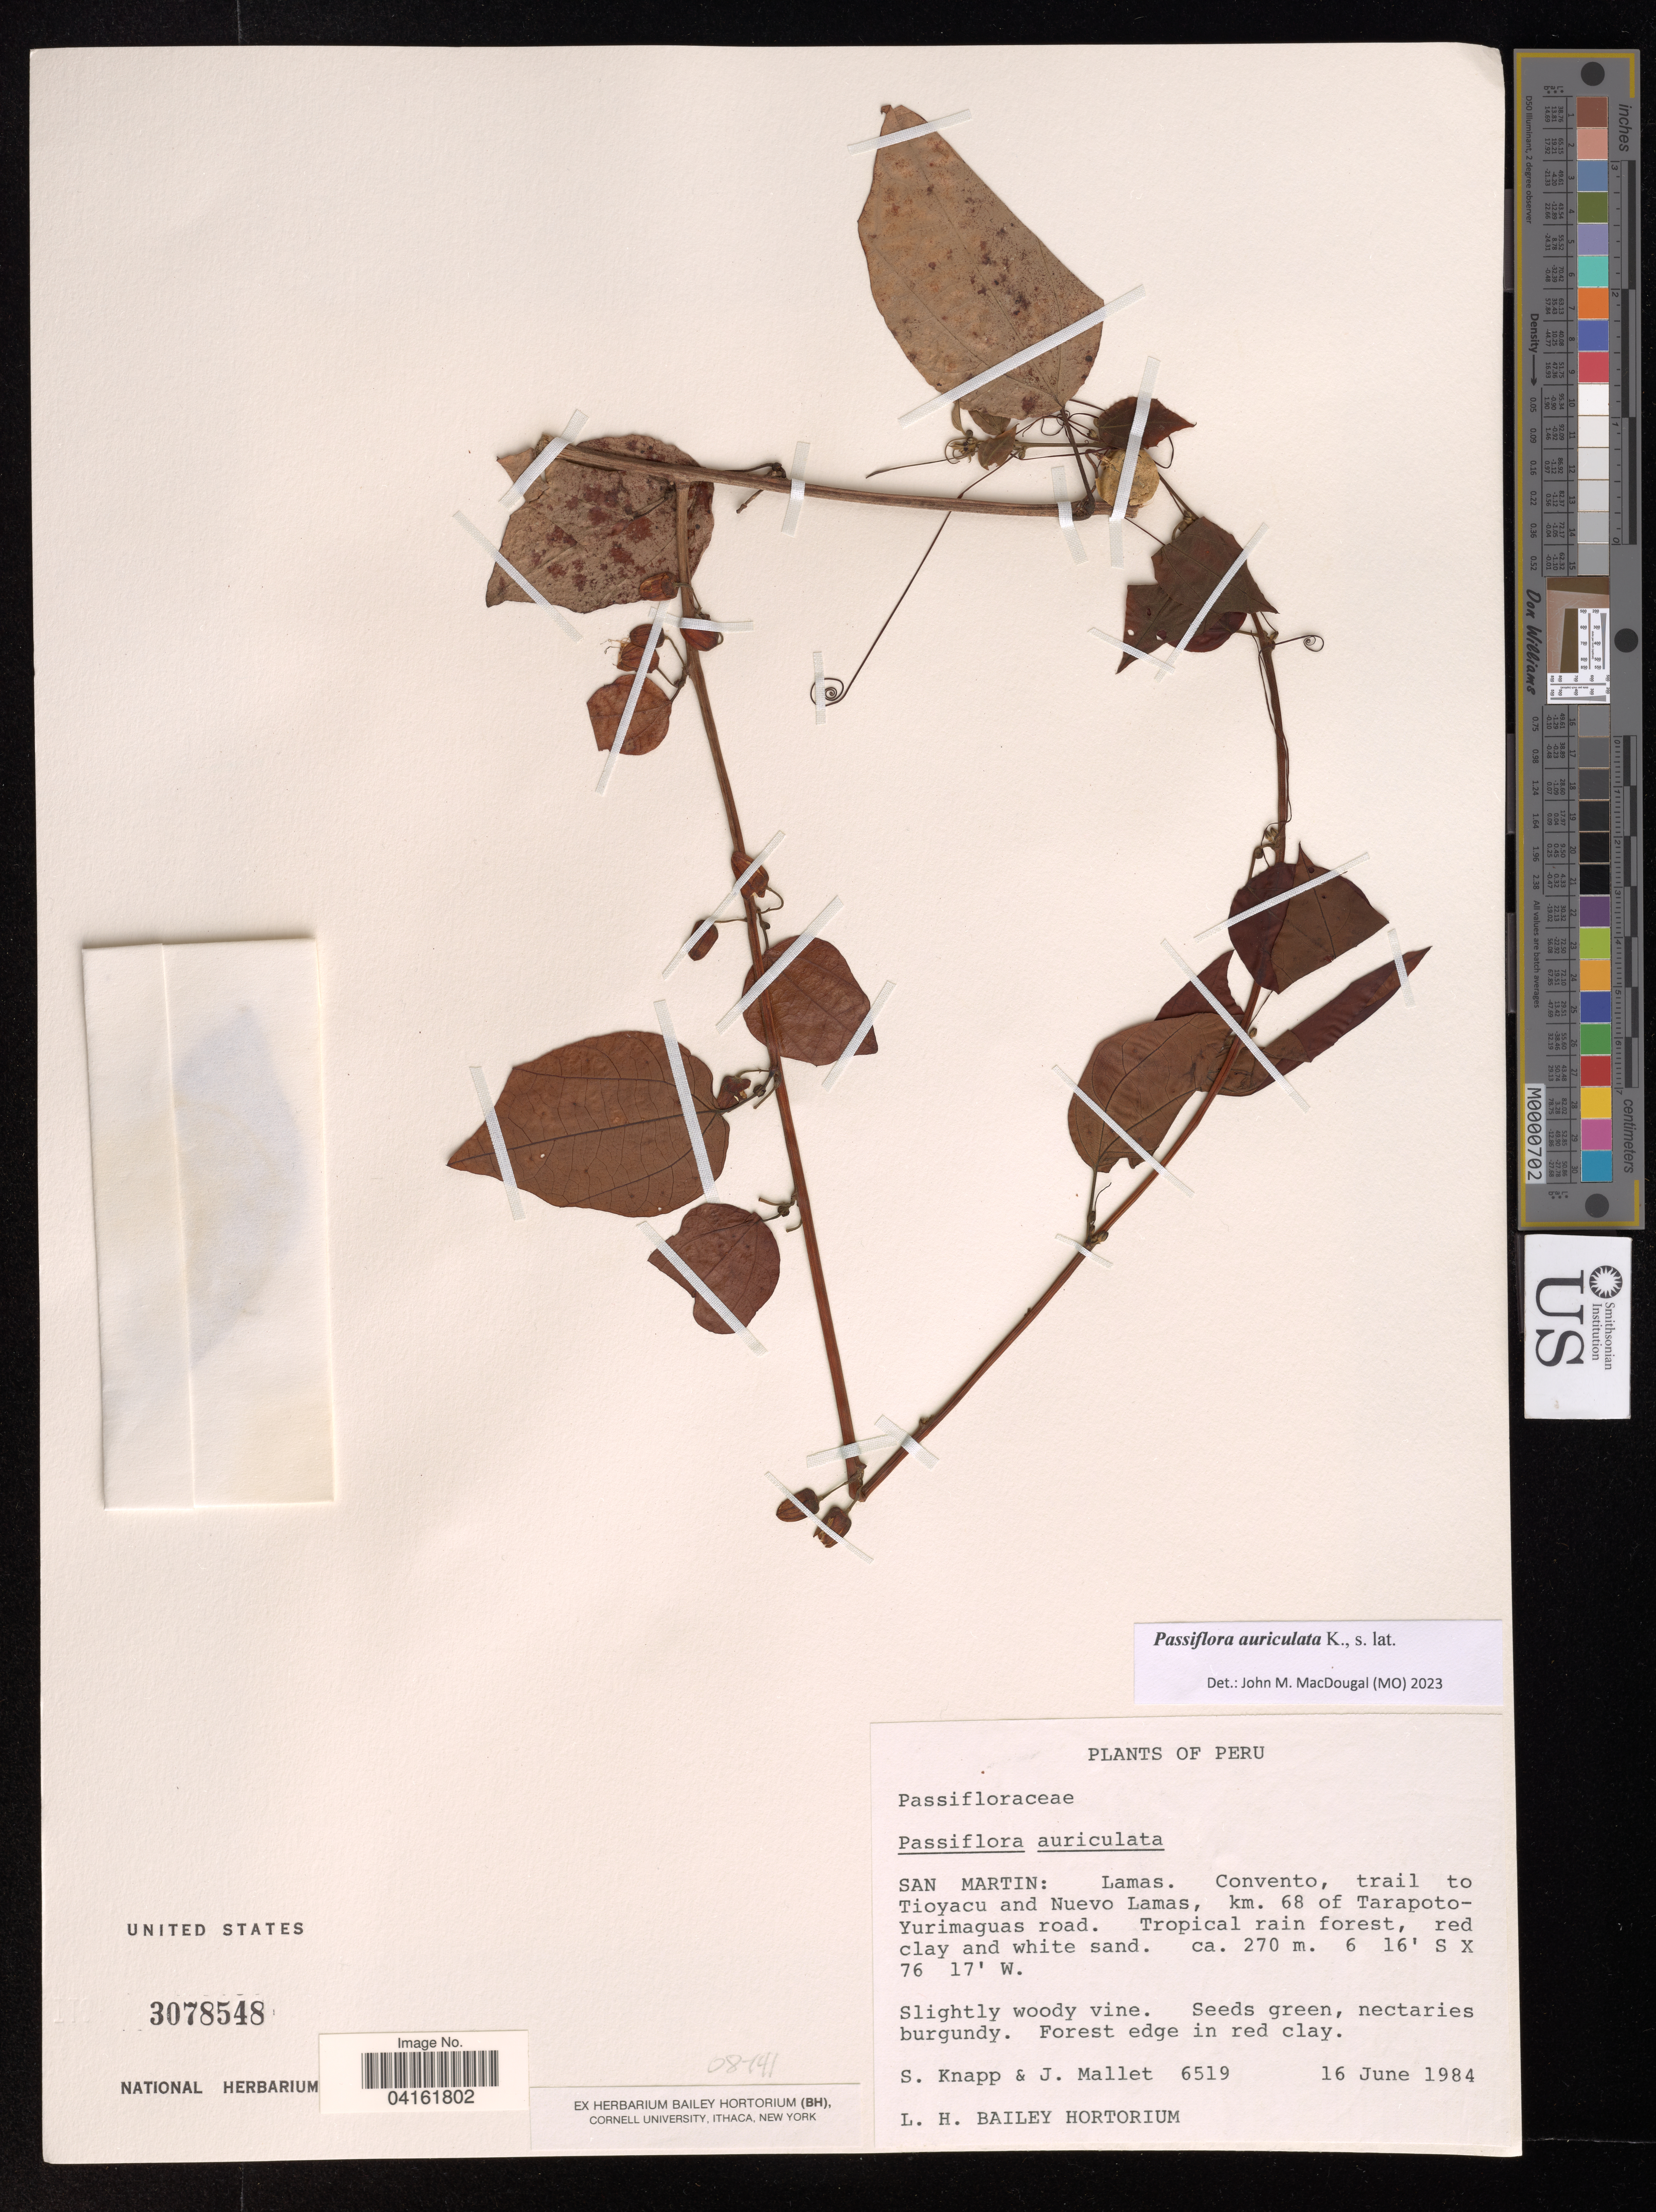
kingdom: Plantae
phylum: Tracheophyta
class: Magnoliopsida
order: Malpighiales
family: Passifloraceae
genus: Passiflora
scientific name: Passiflora auriculata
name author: Kunth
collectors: S. Knapp & J. Mallet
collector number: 6519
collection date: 1984-06-16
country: Peru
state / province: San Martin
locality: Lamas. Convento, trail to Tioyacu and Nuevo Lamas, km. 68 of Tarapoto-Yurimaguas road.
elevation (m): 270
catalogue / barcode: US 3078548